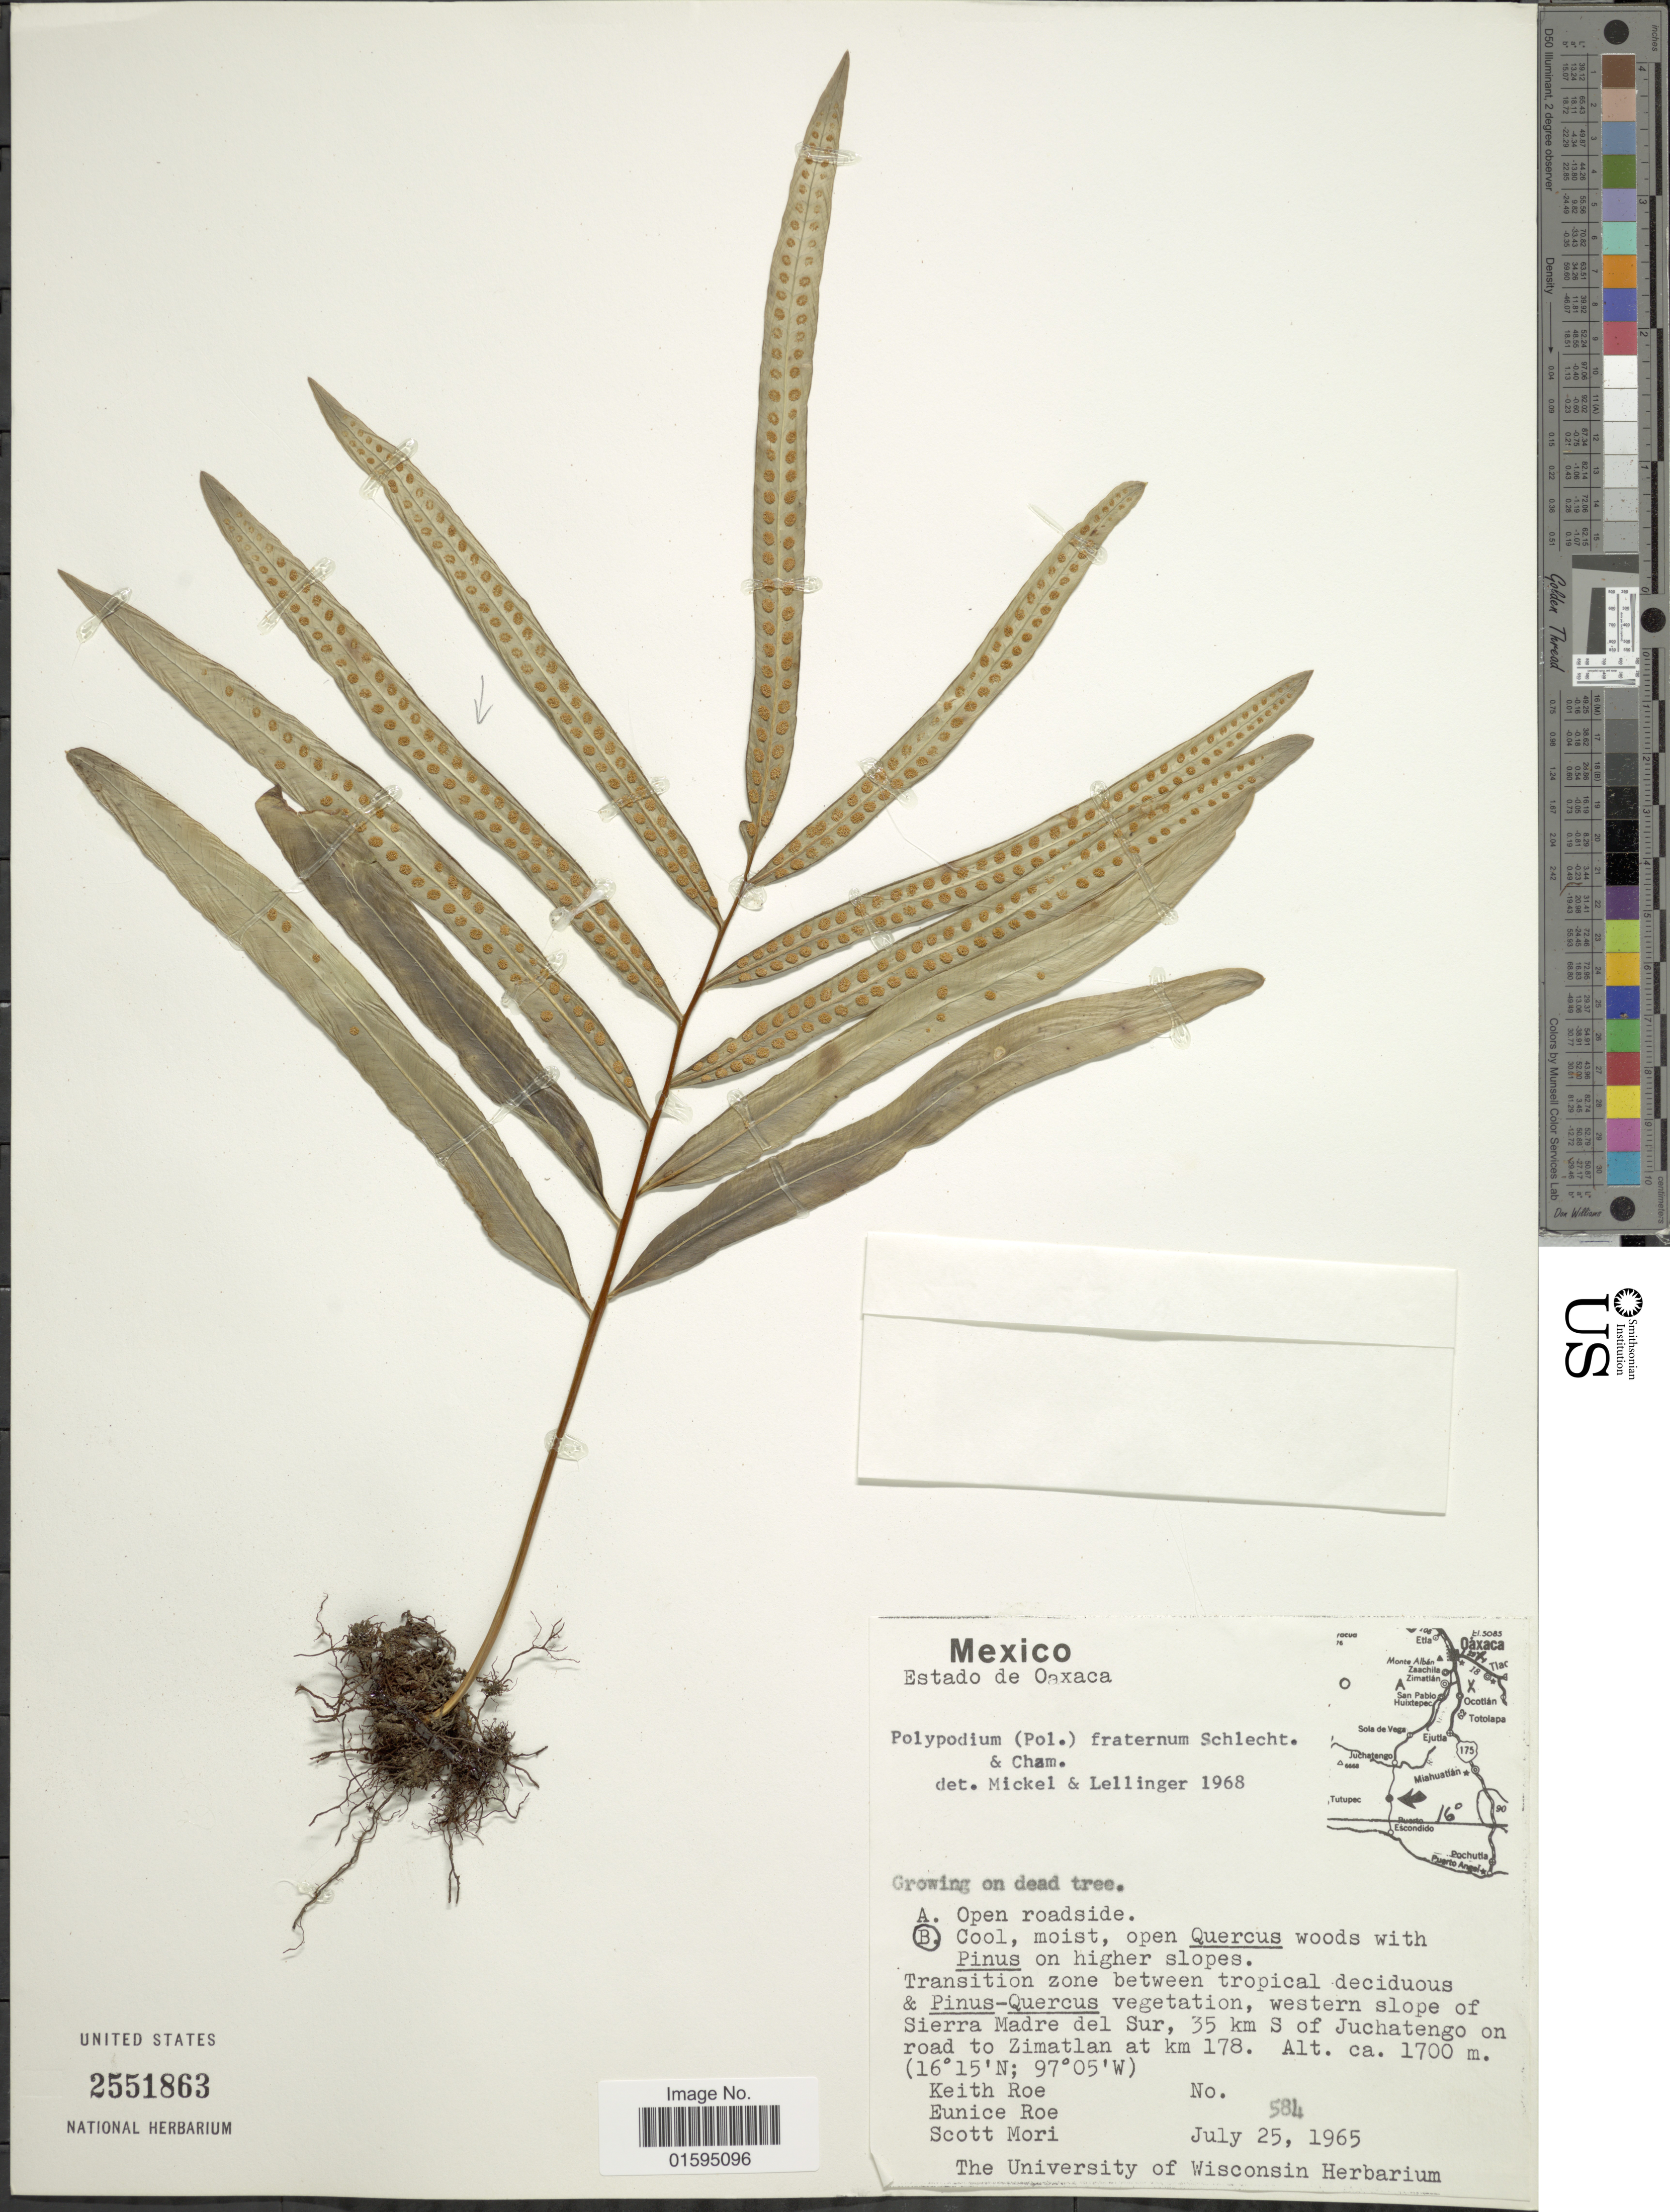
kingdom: Plantae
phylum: Tracheophyta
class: Polypodiopsida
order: Polypodiales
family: Polypodiaceae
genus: Polypodium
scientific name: Polypodium fraternum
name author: Schltdl. & Cham.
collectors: K. E. Roe, E. Roe & S. Mori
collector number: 584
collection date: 1965-07-25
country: Mexico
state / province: Oaxaca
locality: Western slope of Sierra Madre del Sur, 35 km S of Juchatengo on road to Zimatlan at km 178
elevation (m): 1700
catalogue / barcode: US 2551863